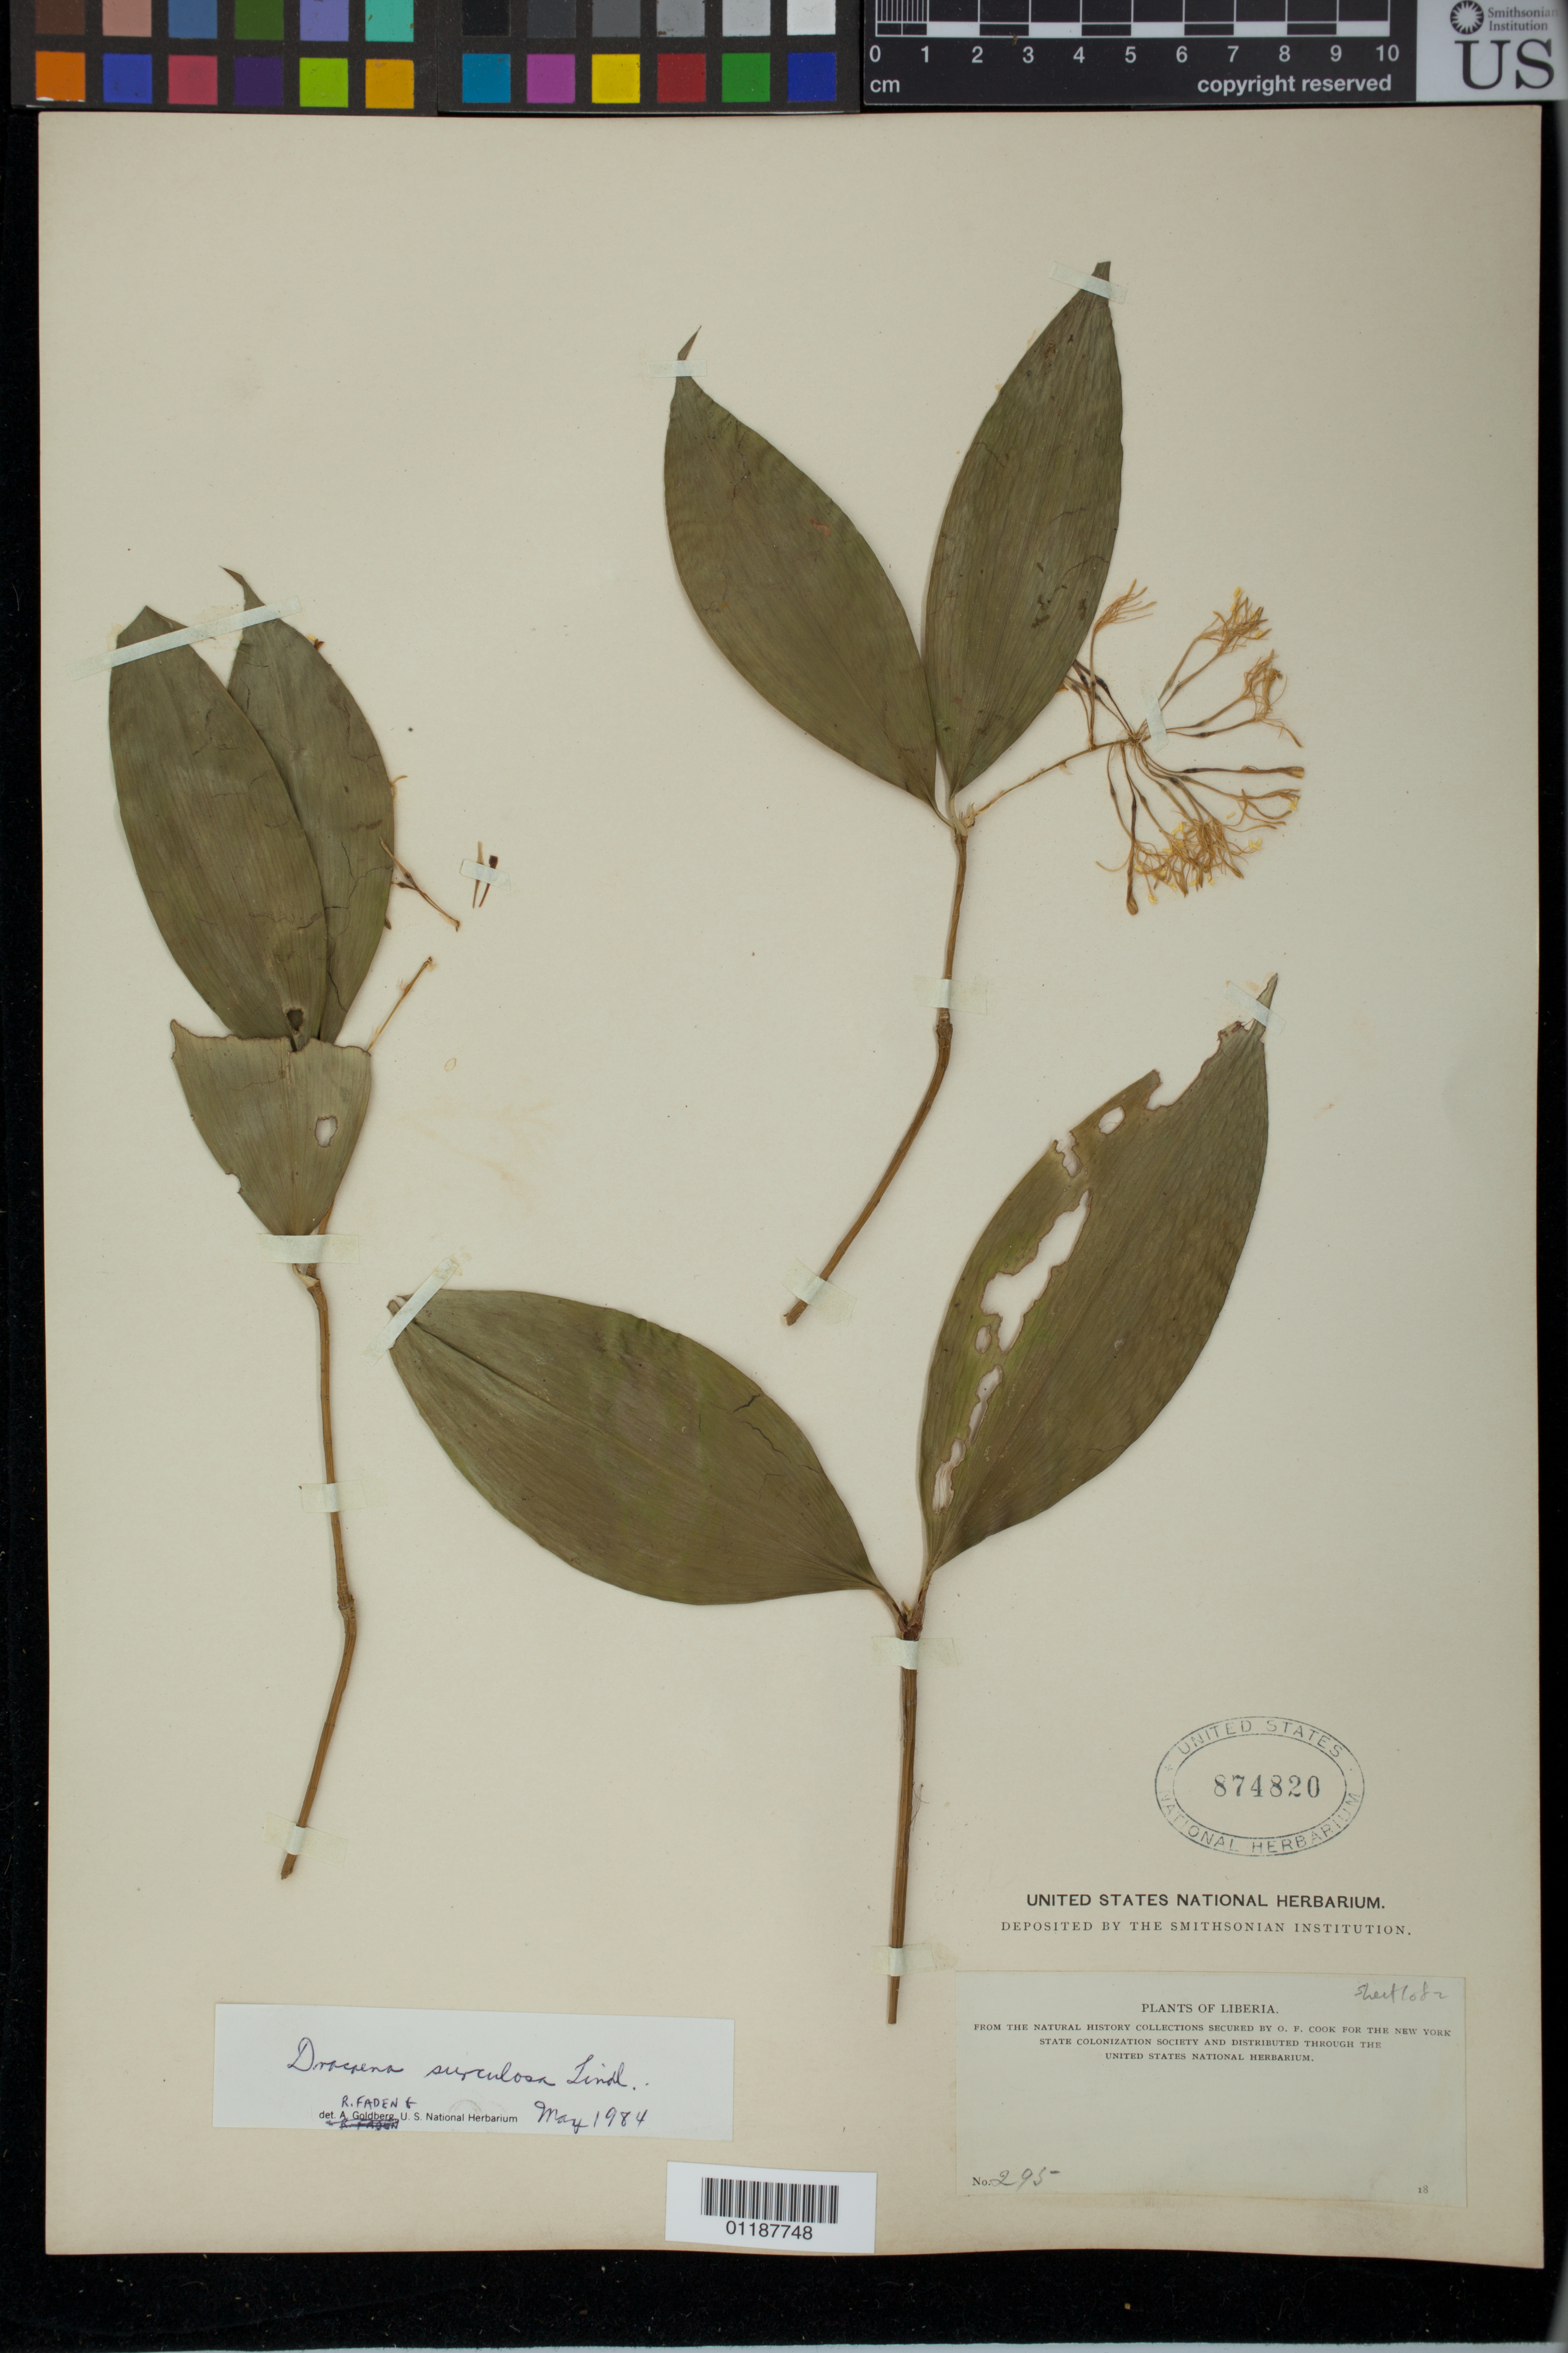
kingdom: Plantae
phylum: Tracheophyta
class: Liliopsida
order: Asparagales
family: Asparagaceae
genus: Dracaena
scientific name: Dracaena surculosa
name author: Lindl.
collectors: O. F. Cook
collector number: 295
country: Liberia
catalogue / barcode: US 874820